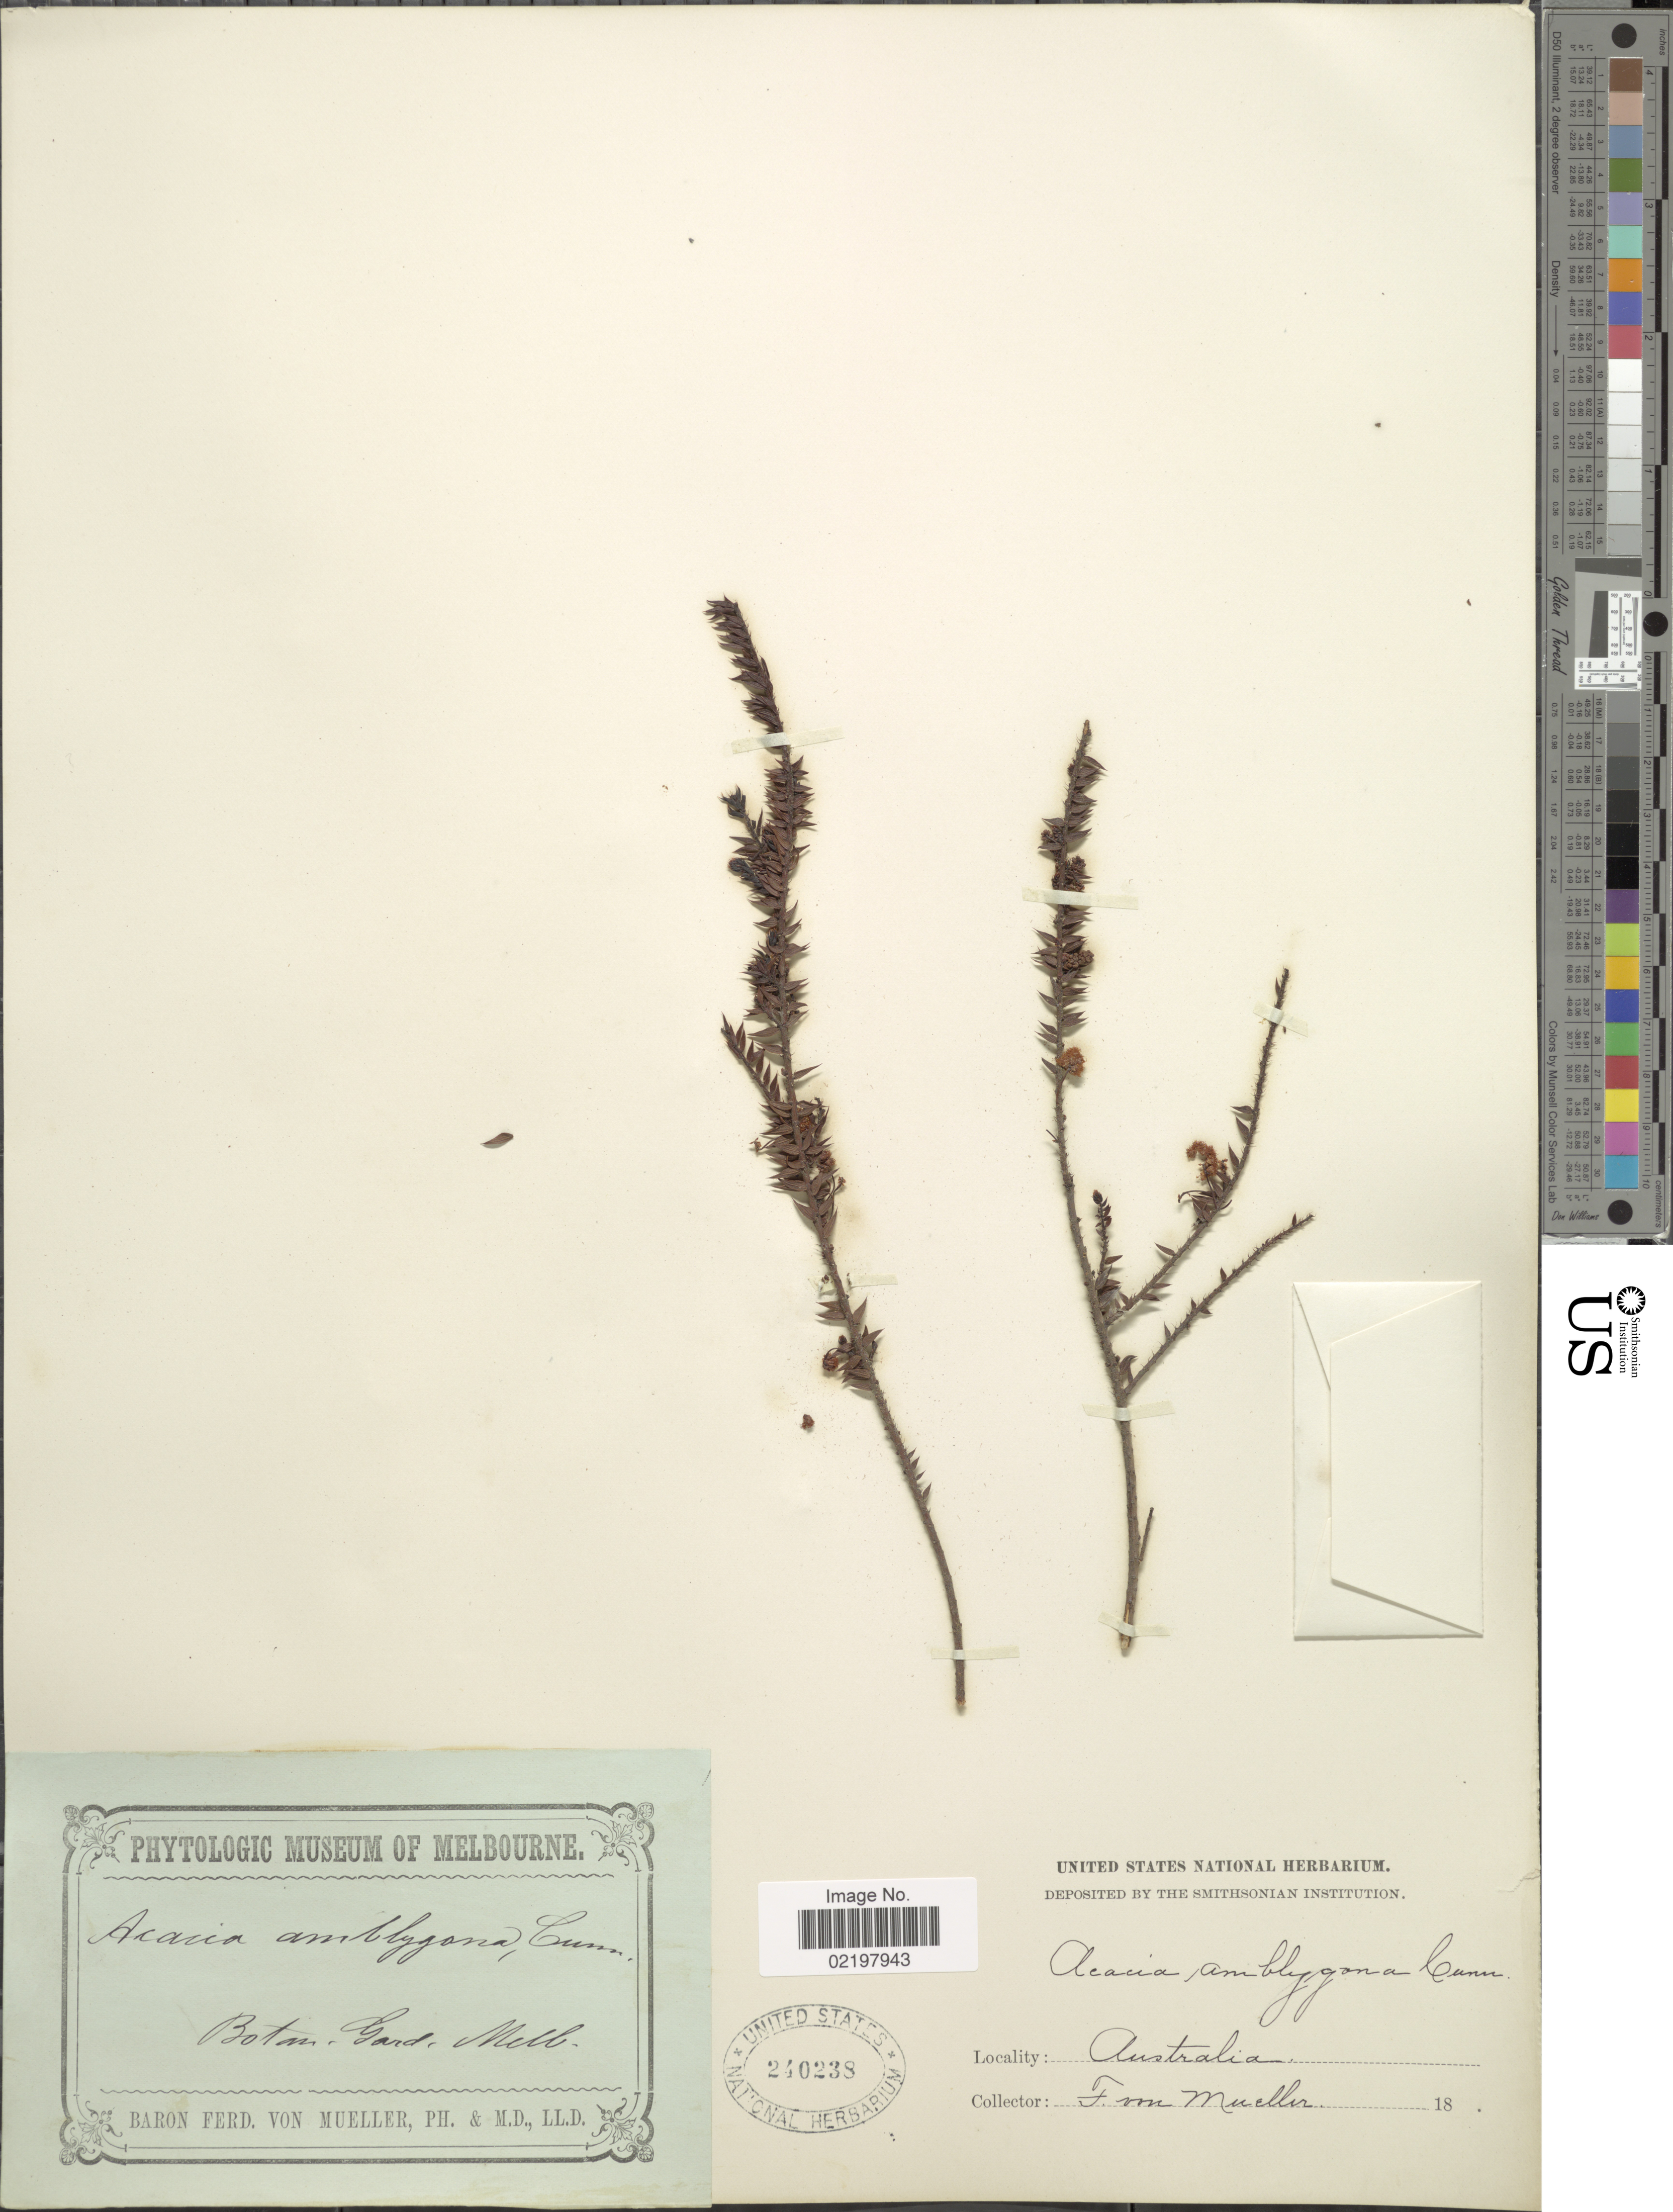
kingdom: Plantae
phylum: Tracheophyta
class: Magnoliopsida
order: Fabales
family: Fabaceae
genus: Acacia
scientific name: Acacia amblygona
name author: Benth.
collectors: F. von Mueller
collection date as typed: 18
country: Australia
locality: Botan. Gard. Melb.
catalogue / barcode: US 240238